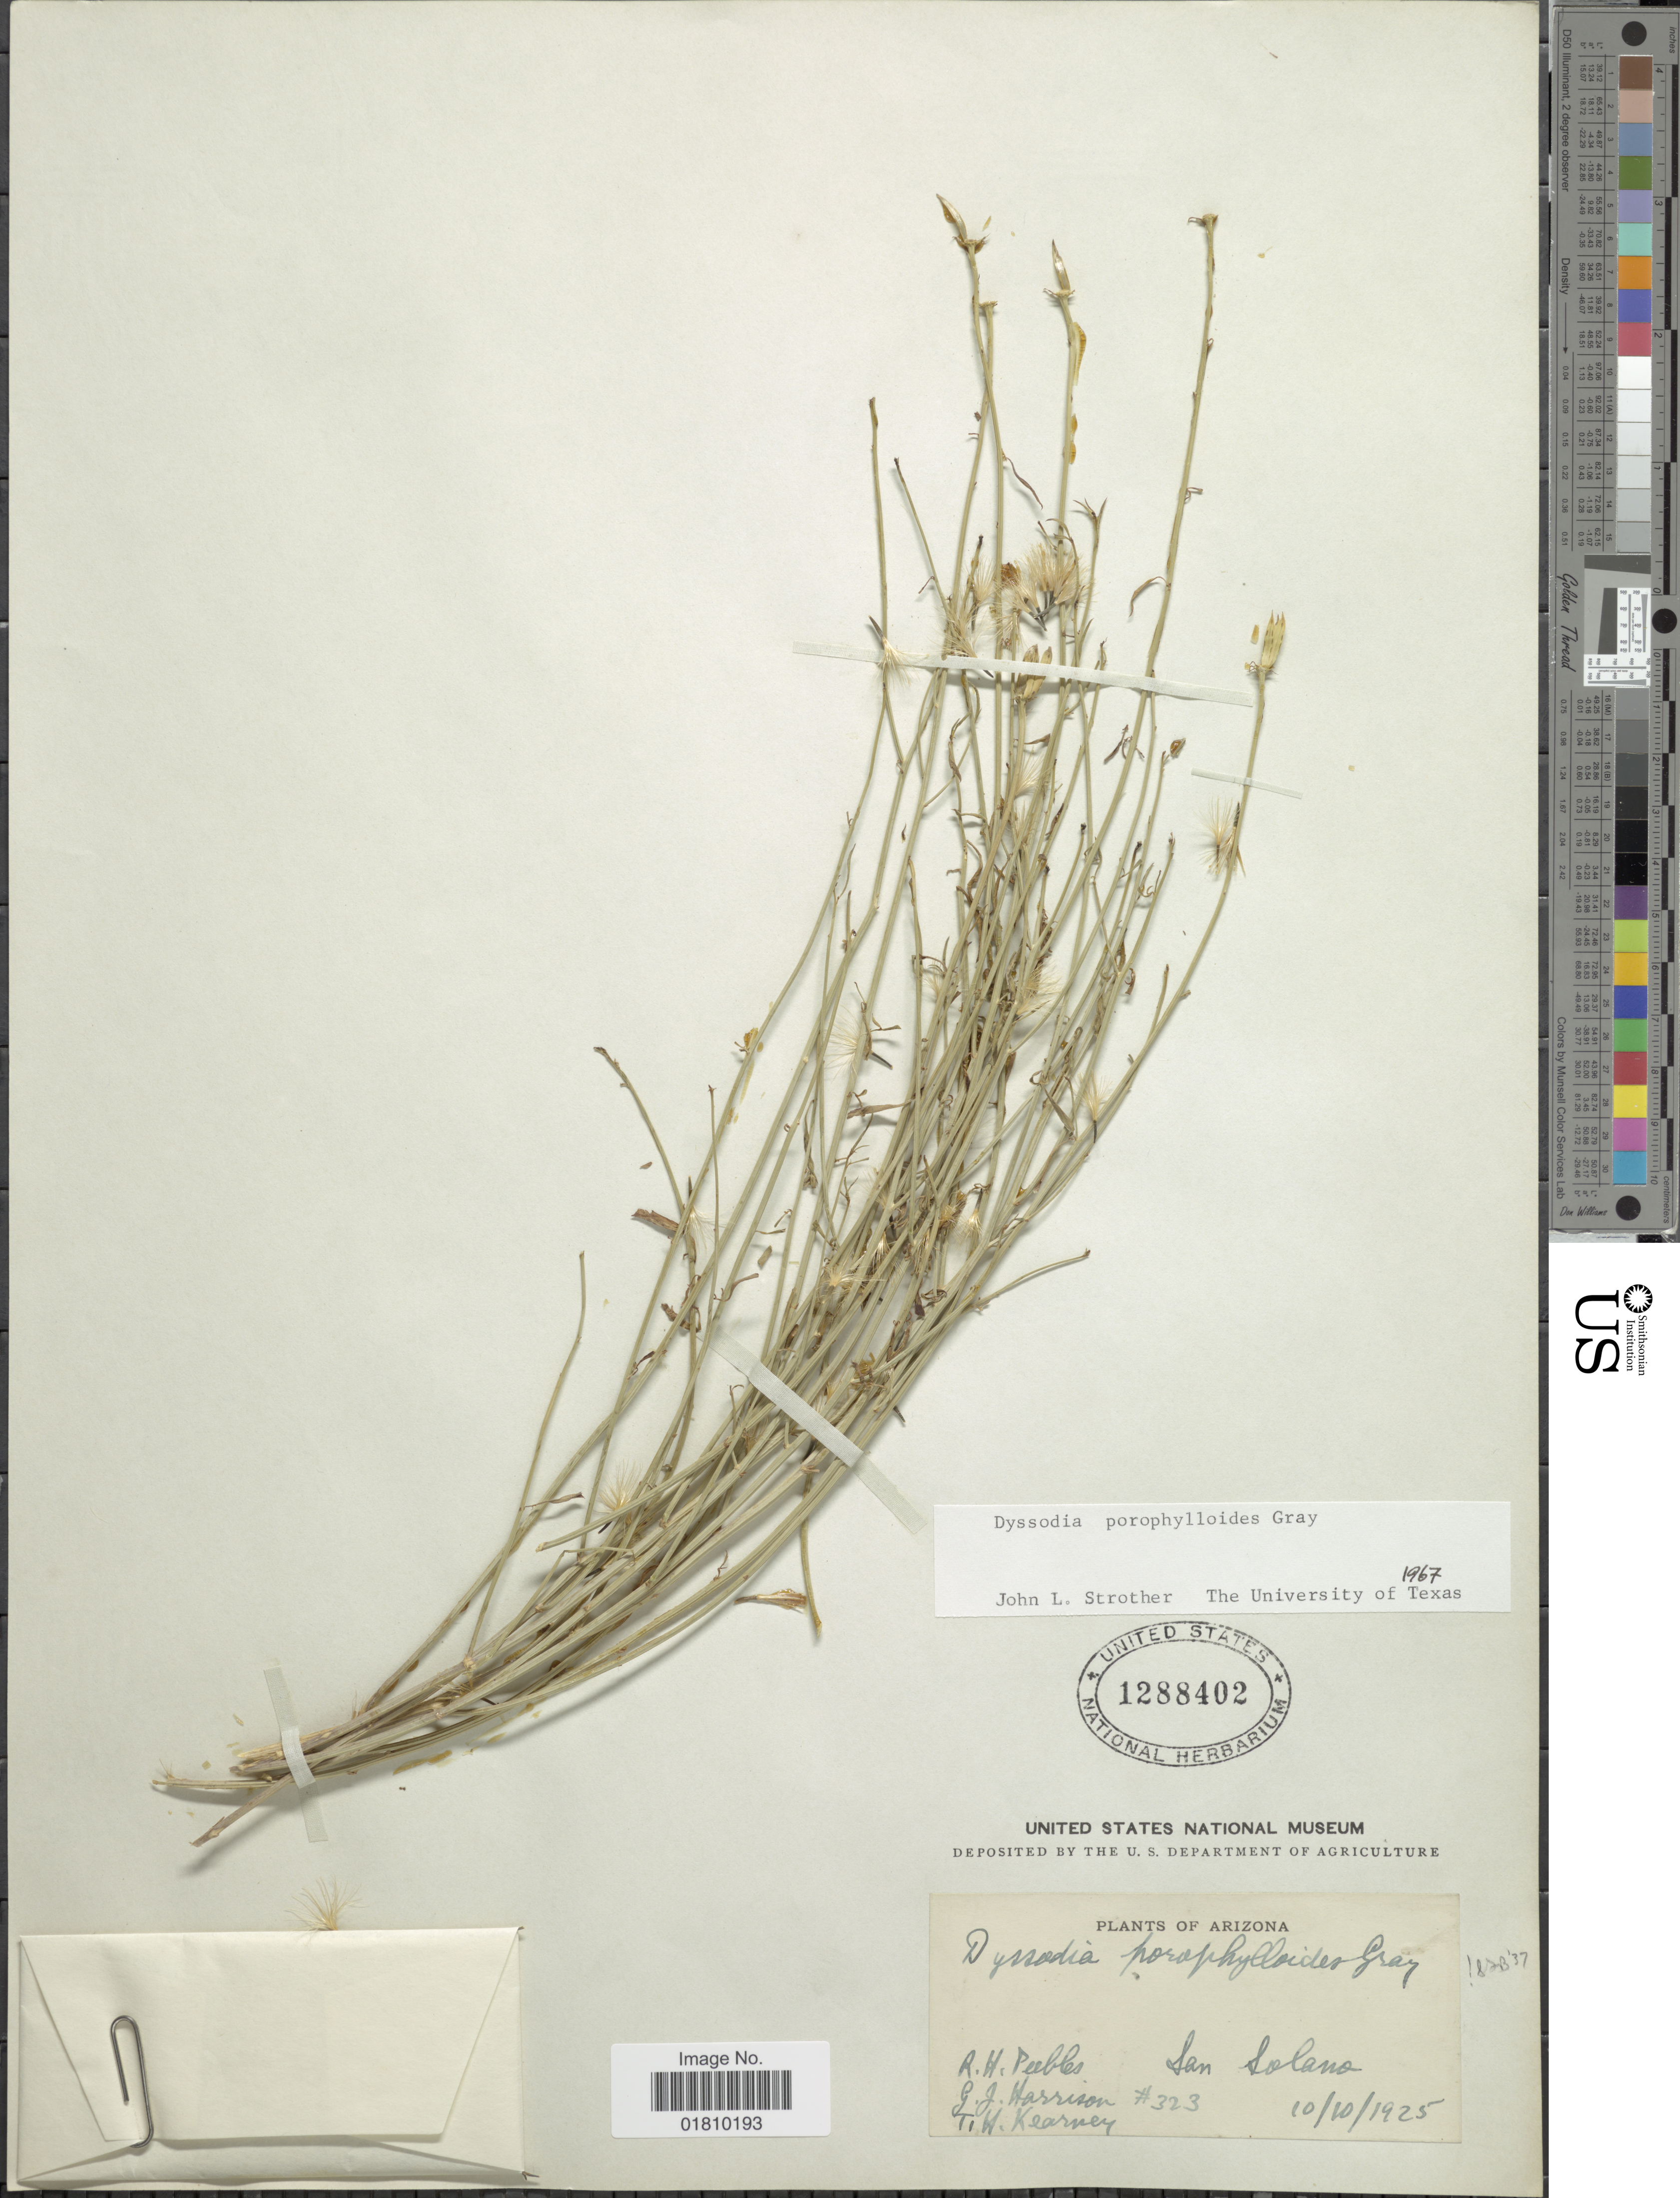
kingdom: Plantae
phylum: Tracheophyta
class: Magnoliopsida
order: Asterales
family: Asteraceae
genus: Adenophyllum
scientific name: Adenophyllum porophylloides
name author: (A. Gray) Strother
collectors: R. H. Peebles, G. J. Harrison & T. H. Kearney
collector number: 323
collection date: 1925-10-10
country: United States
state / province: Arizona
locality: San Solano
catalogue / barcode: US 1288402